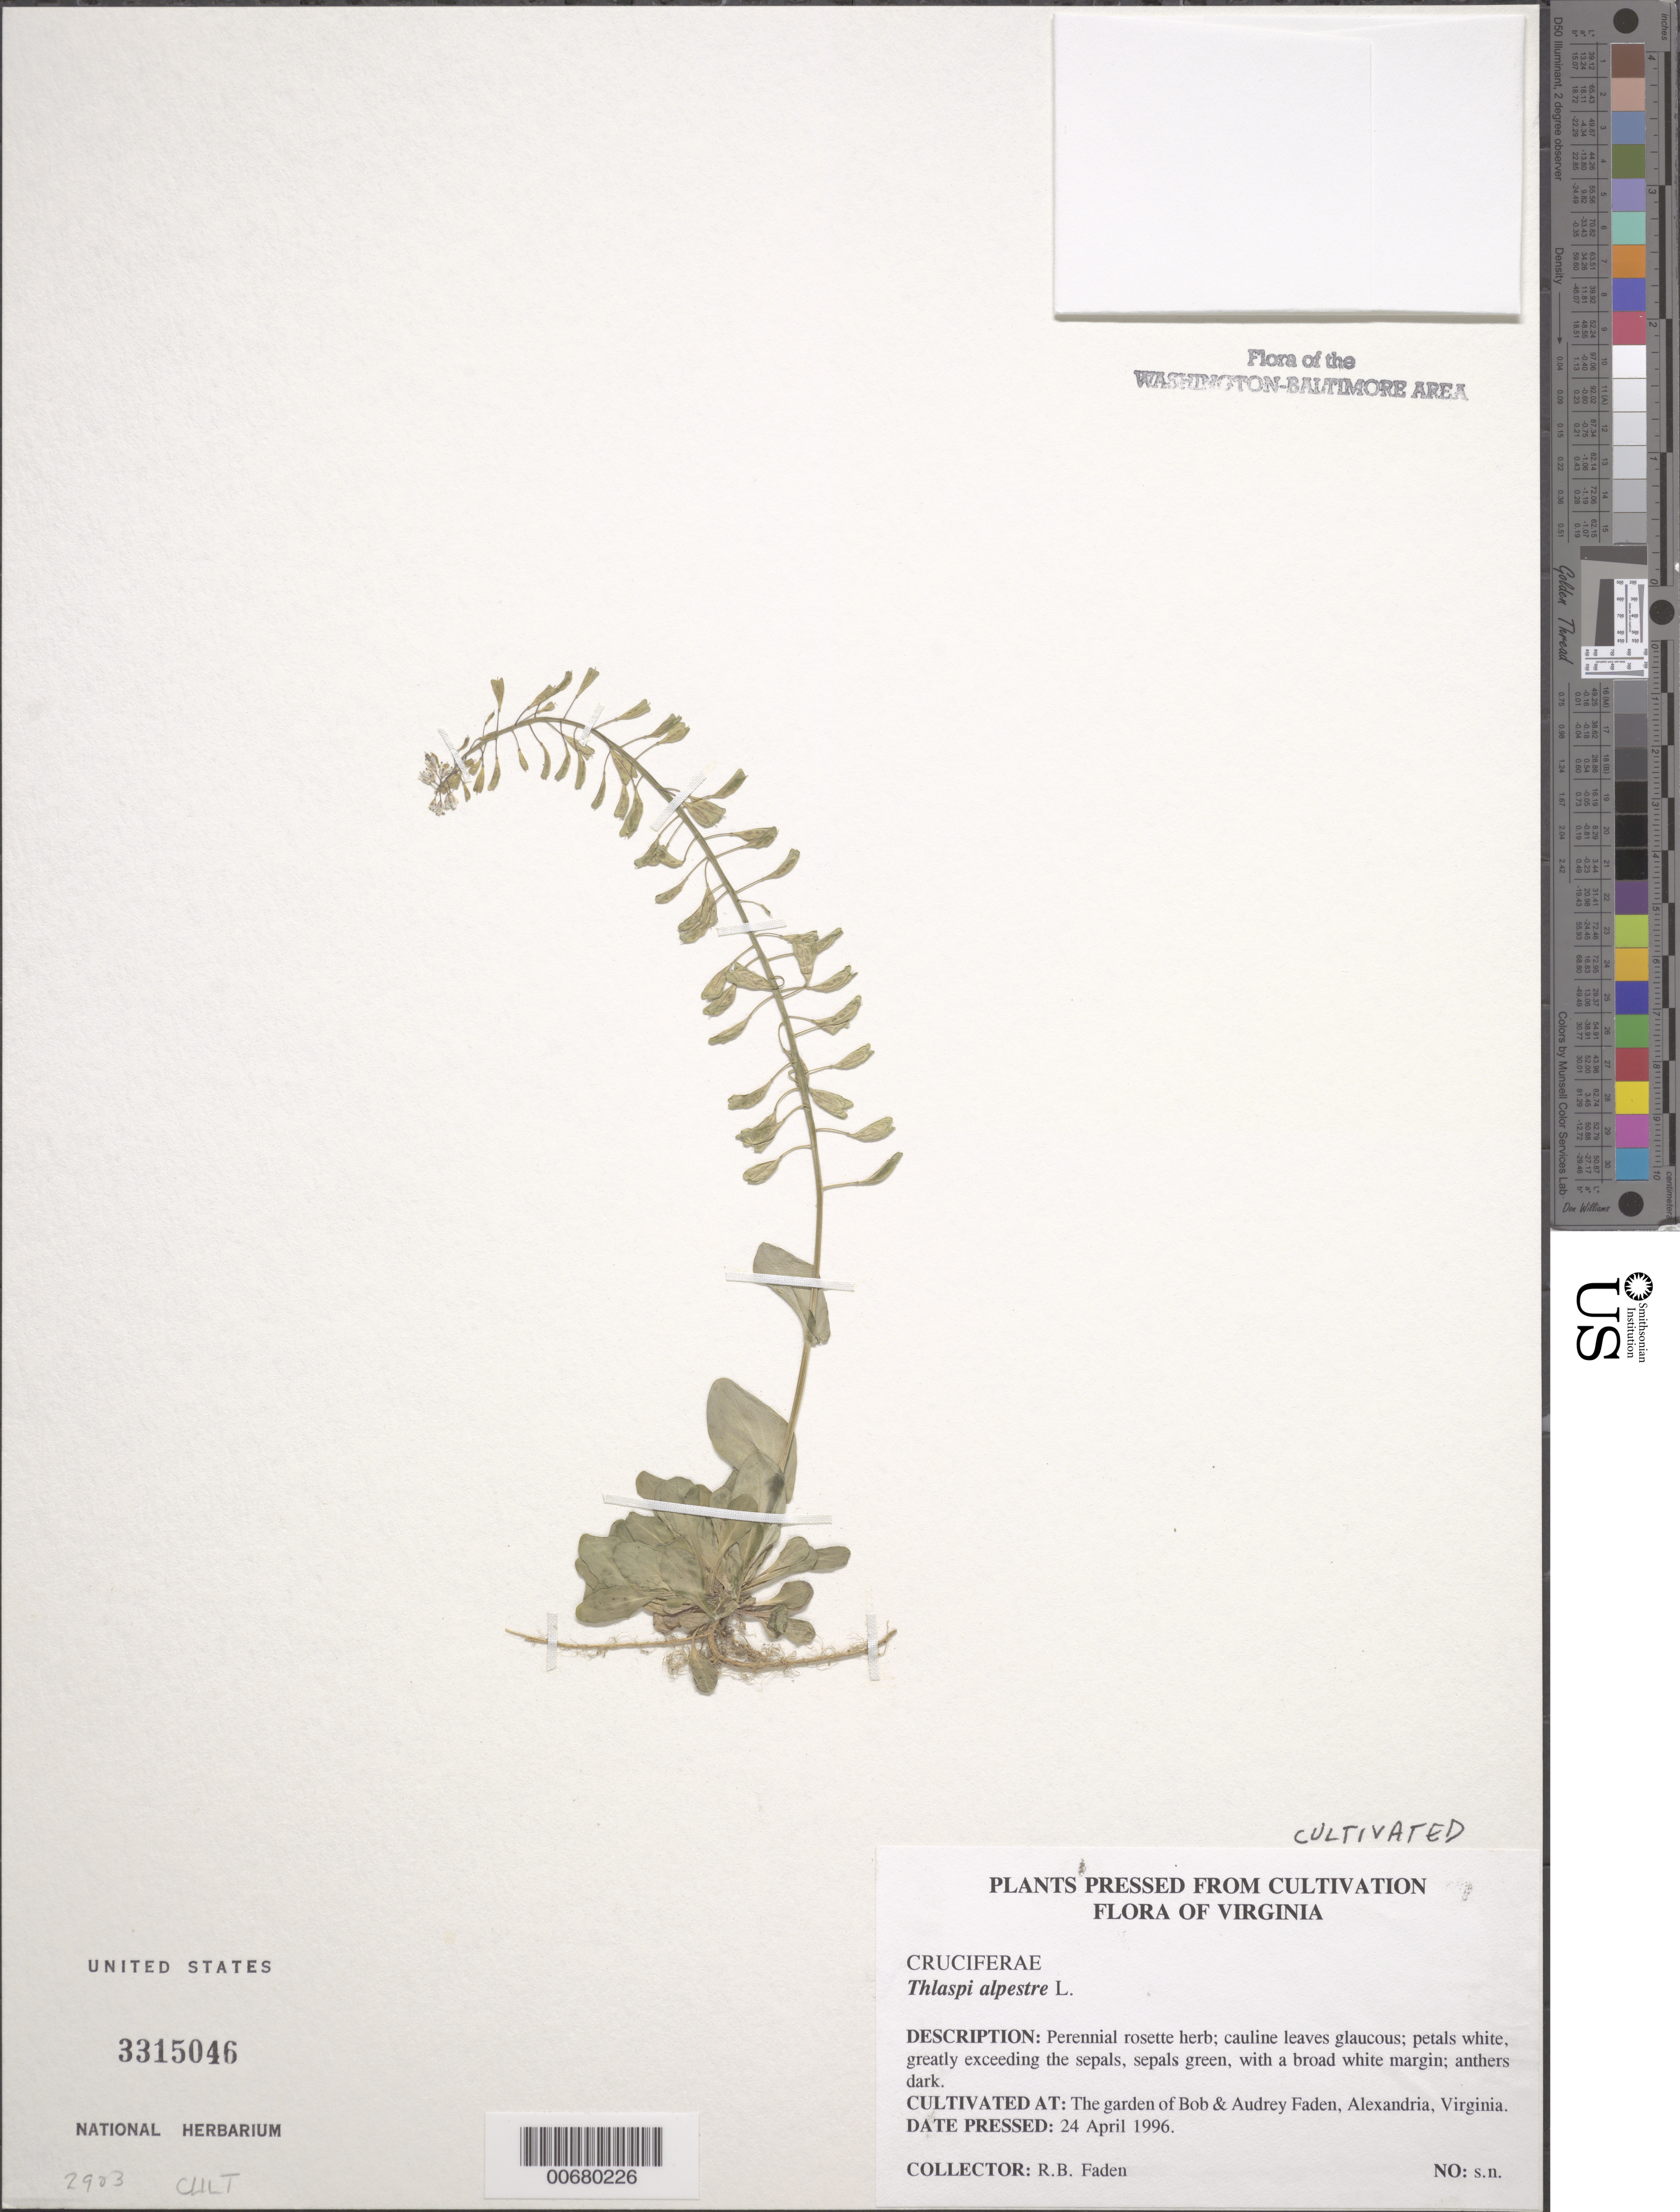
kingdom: Plantae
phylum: Tracheophyta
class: Magnoliopsida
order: Brassicales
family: Brassicaceae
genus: Thlaspi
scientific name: Thlaspi alpestre L. nom. illeg.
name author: L.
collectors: R. B. Faden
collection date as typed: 24 Apr 1996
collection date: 1996-04-24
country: United States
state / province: Virginia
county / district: City of Alexandria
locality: Alexandria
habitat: The garden of Bob and Audrey Faden.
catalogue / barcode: US 3315046